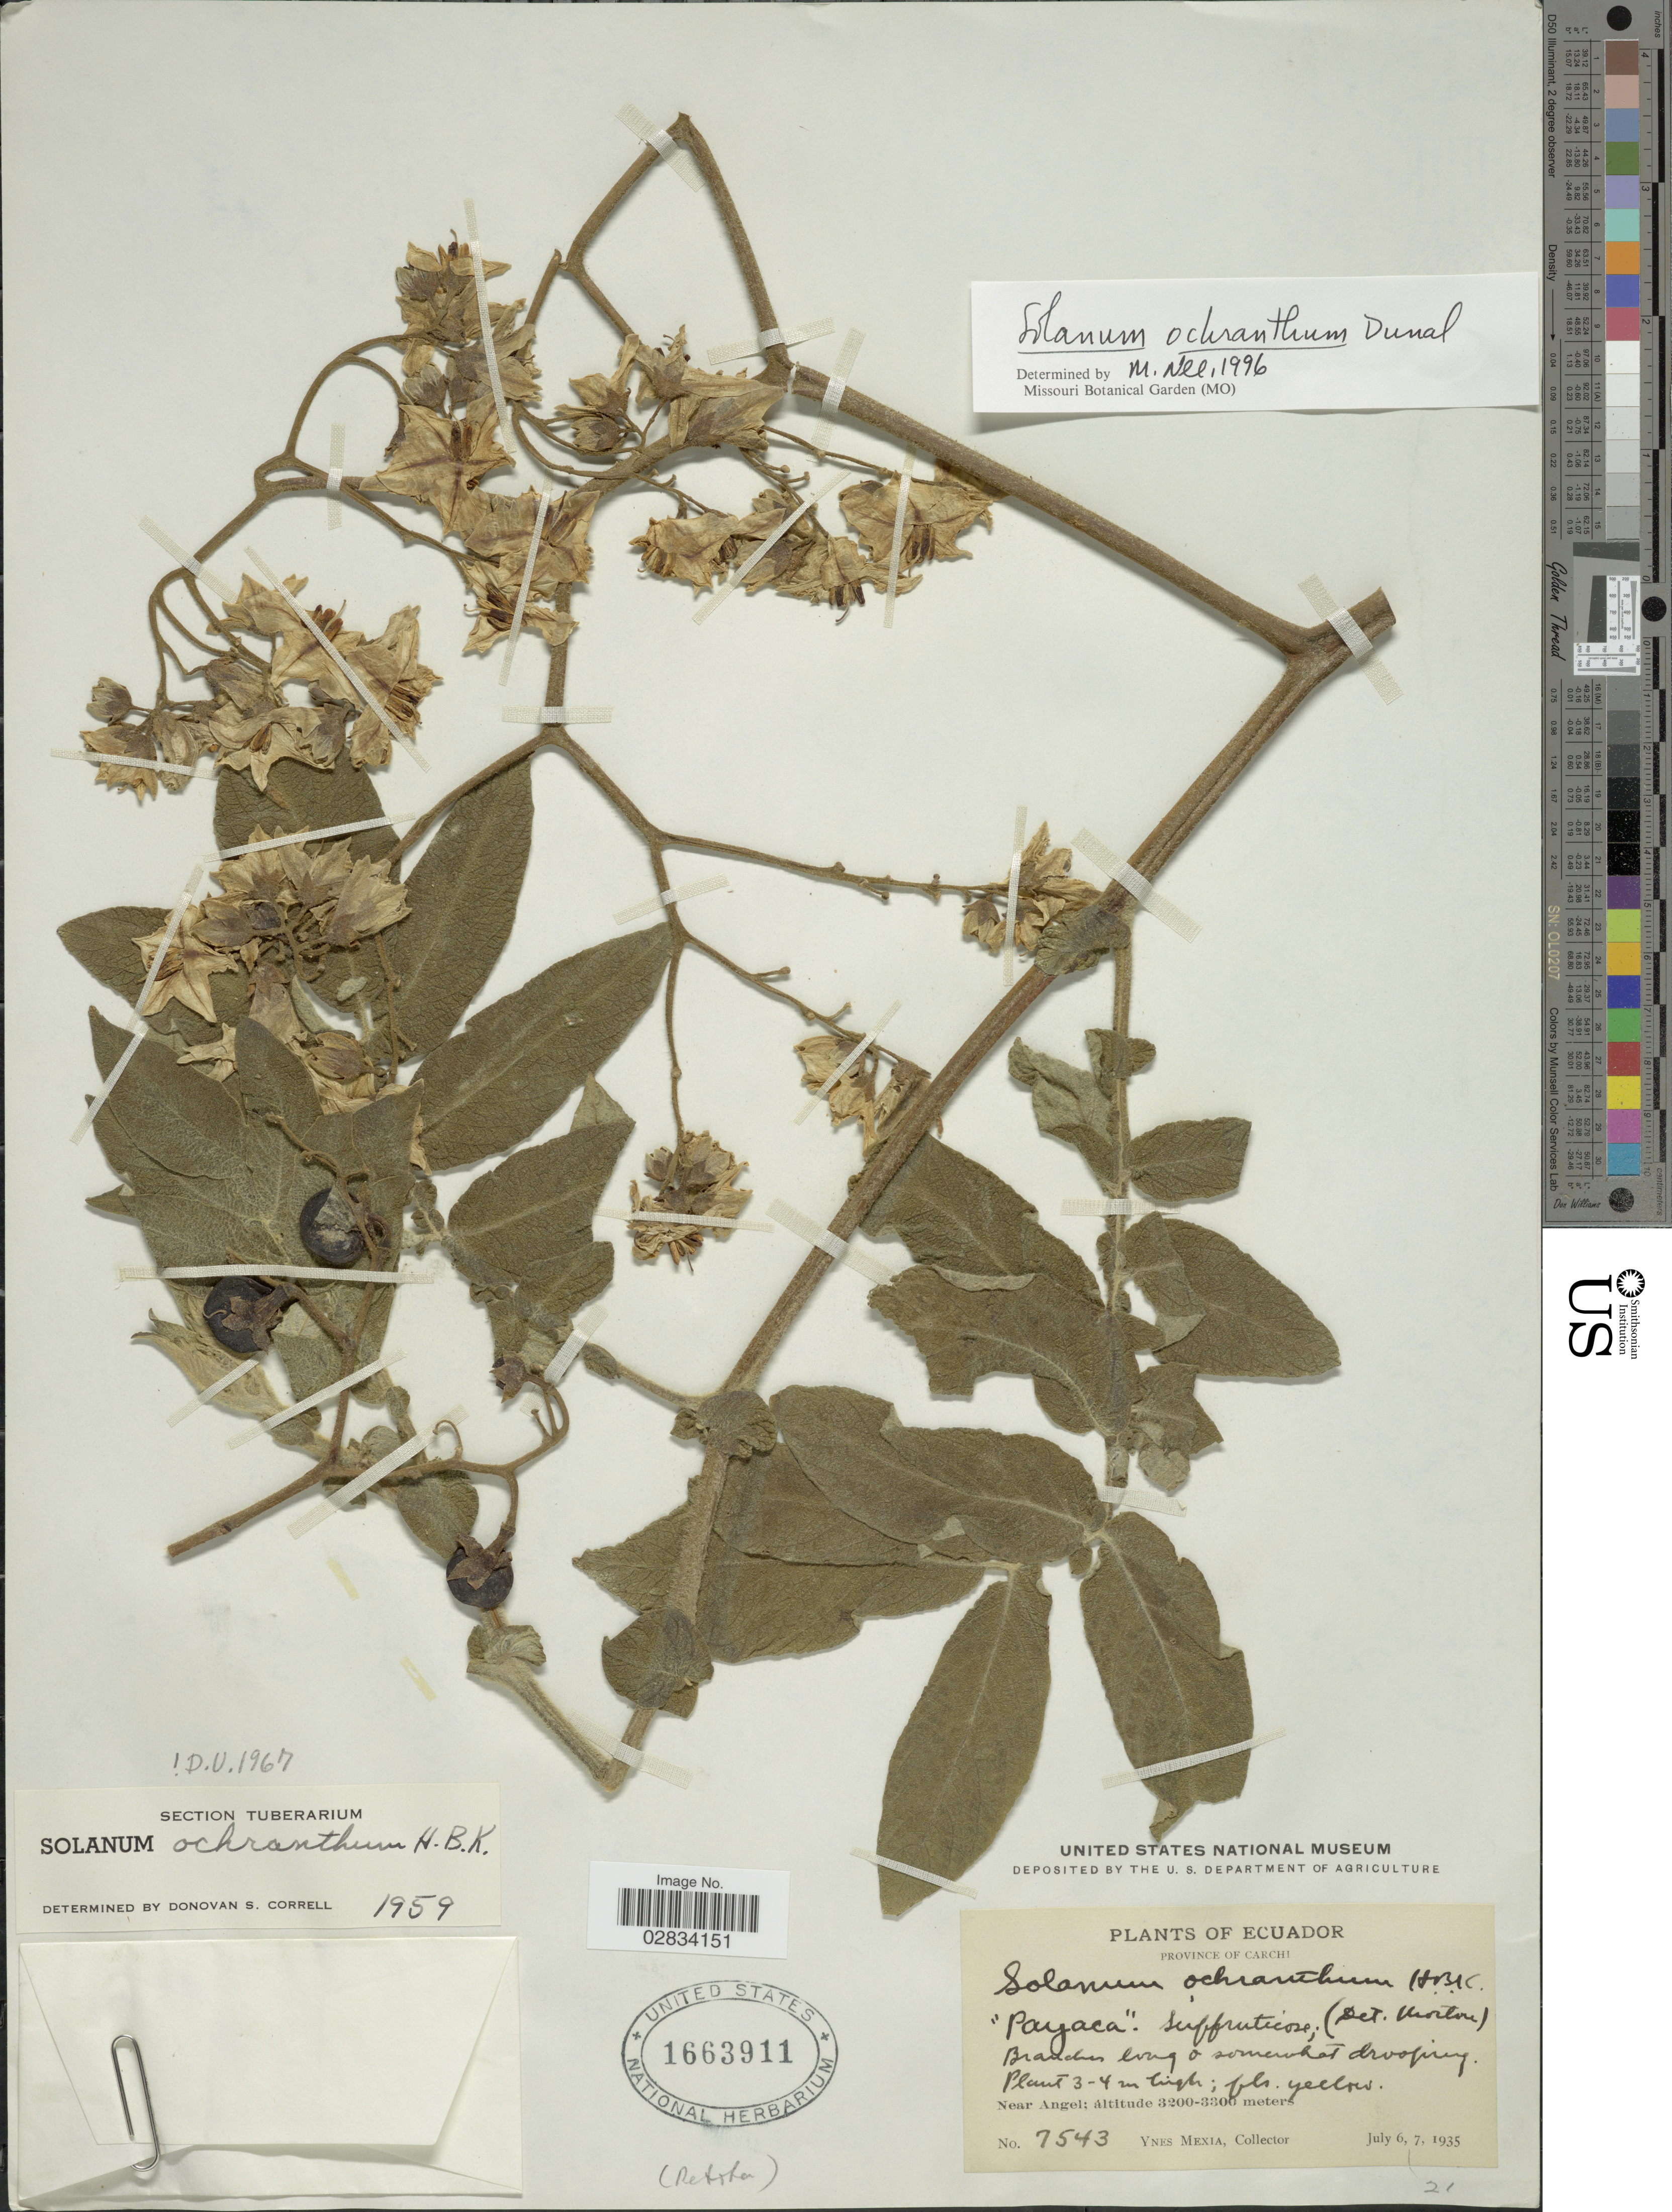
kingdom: Plantae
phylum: Tracheophyta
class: Magnoliopsida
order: Solanales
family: Solanaceae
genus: Solanum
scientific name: Solanum ochranthum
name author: Dunal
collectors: Y. Mexia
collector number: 7543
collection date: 1935-07-06/1935-07-07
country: Ecuador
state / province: Carchi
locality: Near Angel.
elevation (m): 3200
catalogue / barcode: US 1663911